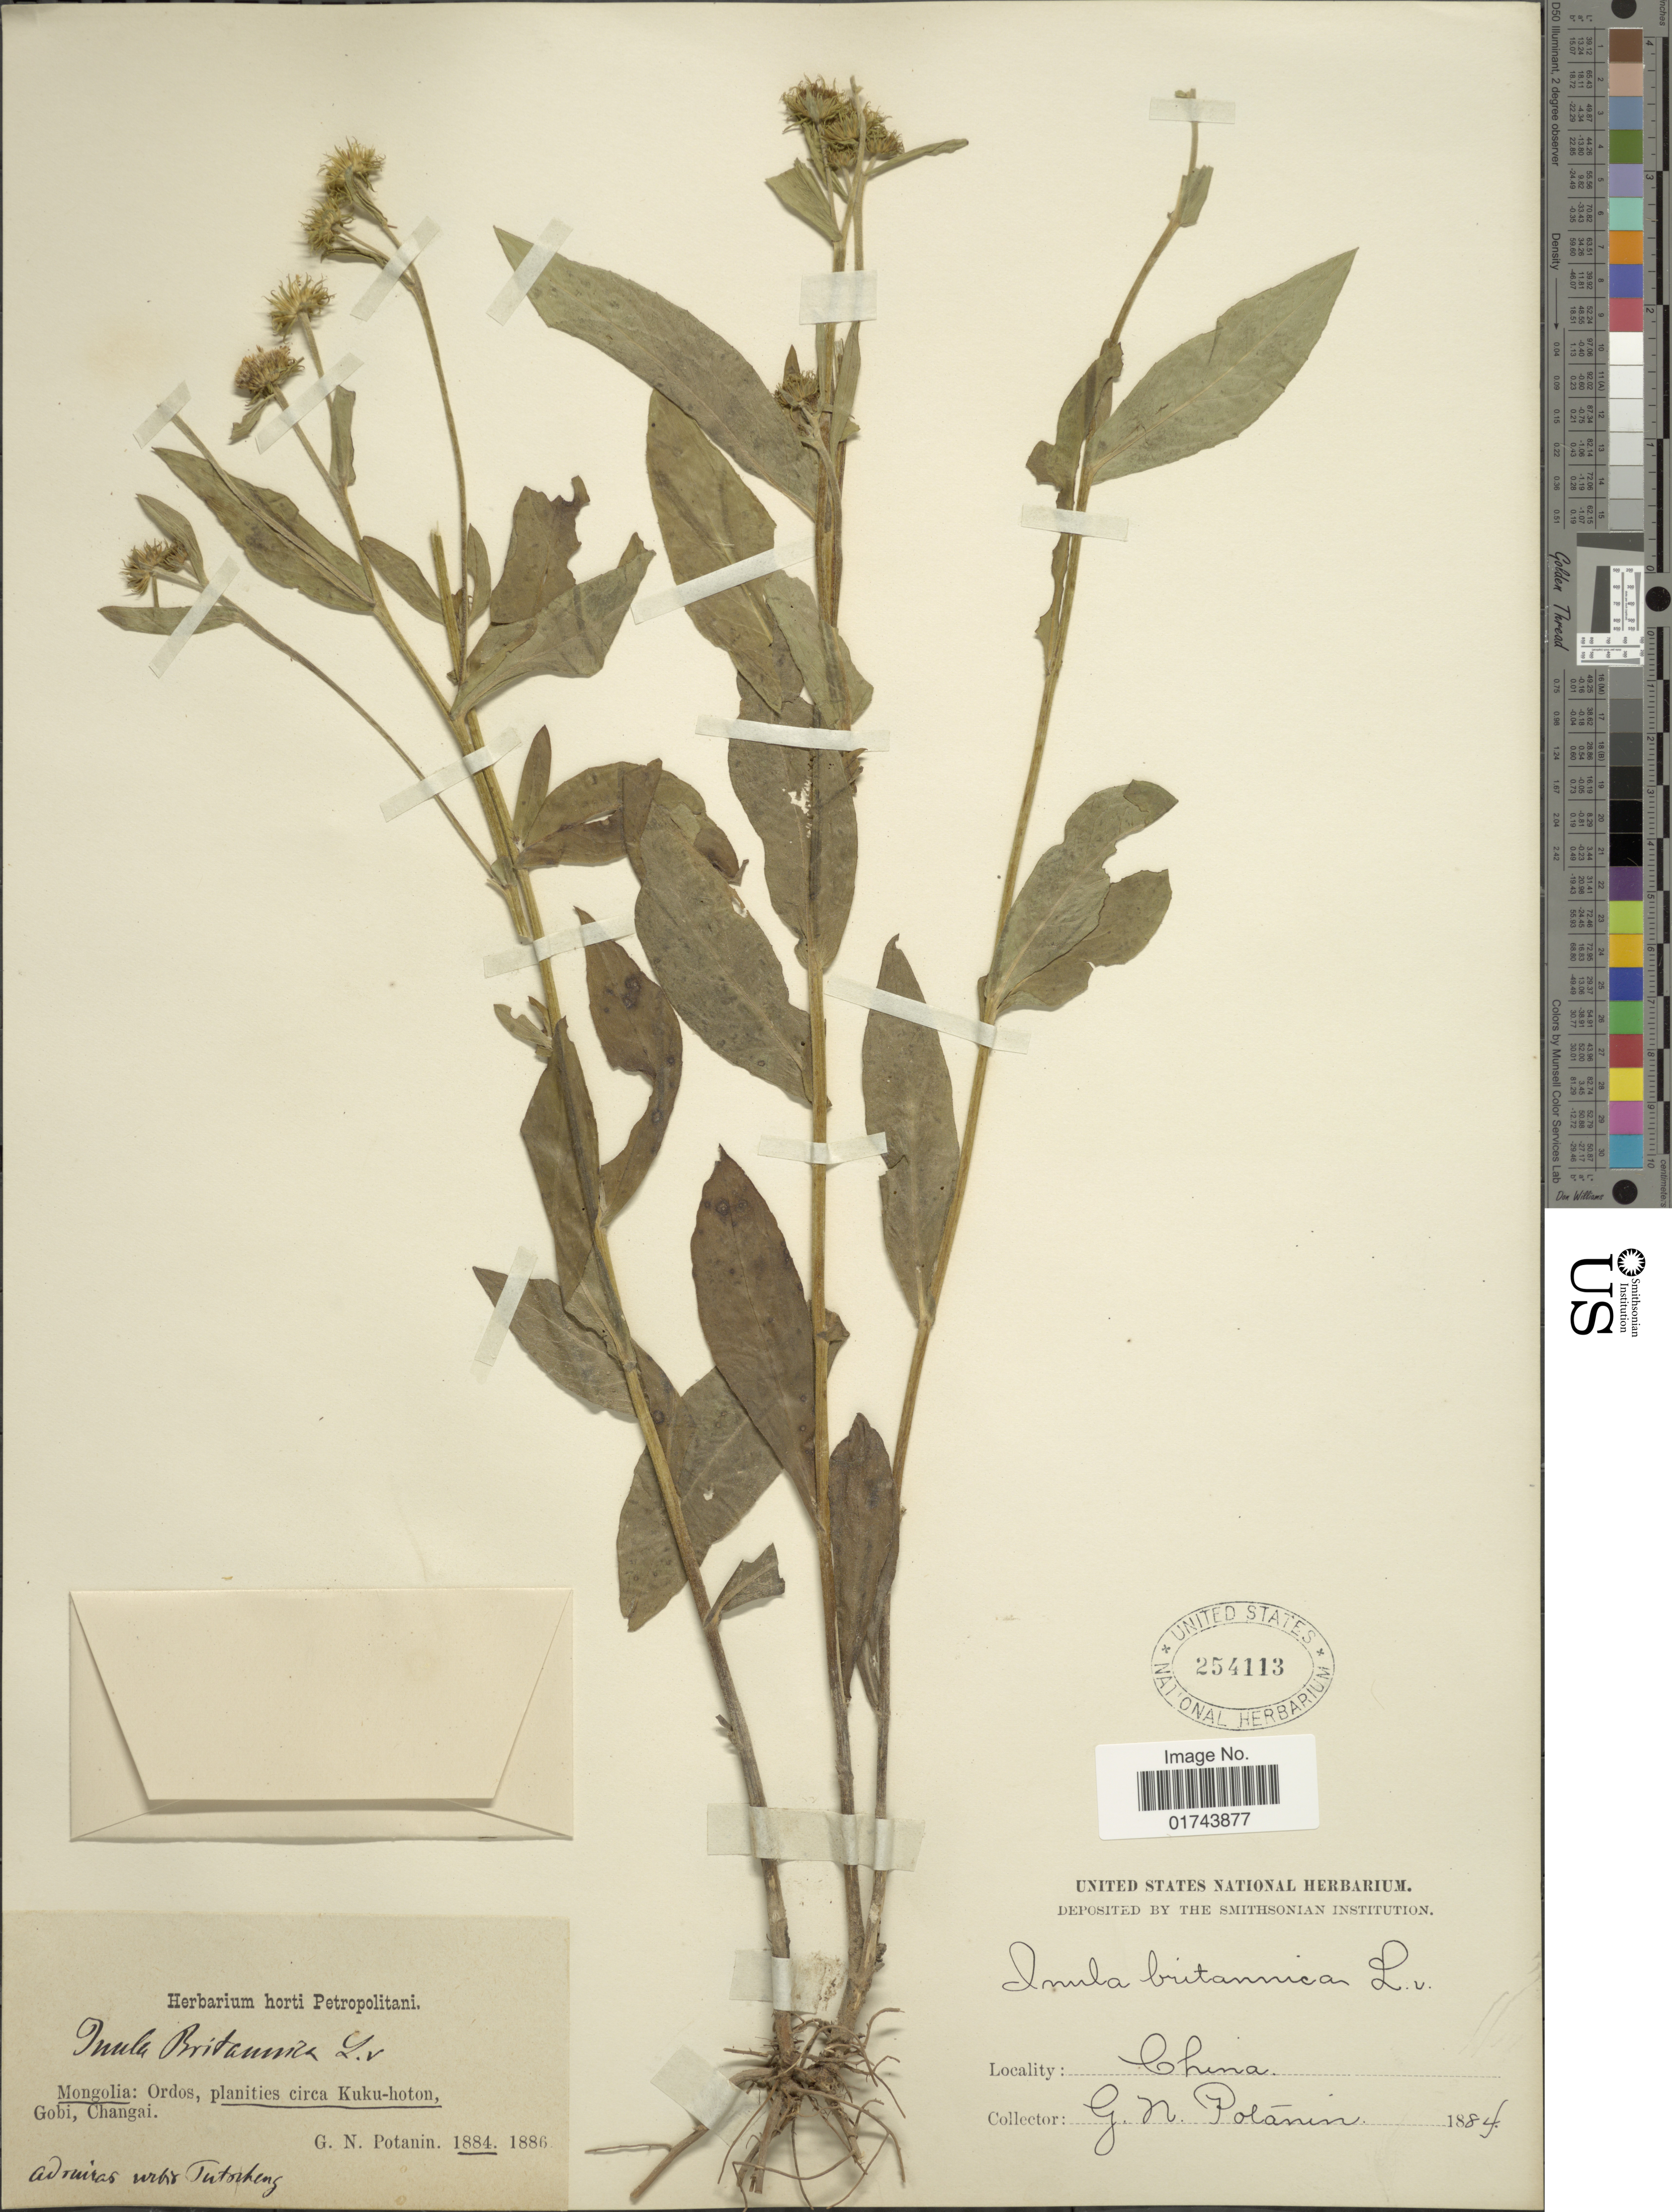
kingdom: Plantae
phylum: Tracheophyta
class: Magnoliopsida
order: Asterales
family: Asteraceae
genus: Inula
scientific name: Inula britannica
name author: L.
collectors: G. Potanin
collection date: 1884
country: China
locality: Mongolia: planities circa Kuku-hoton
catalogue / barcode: US 254113